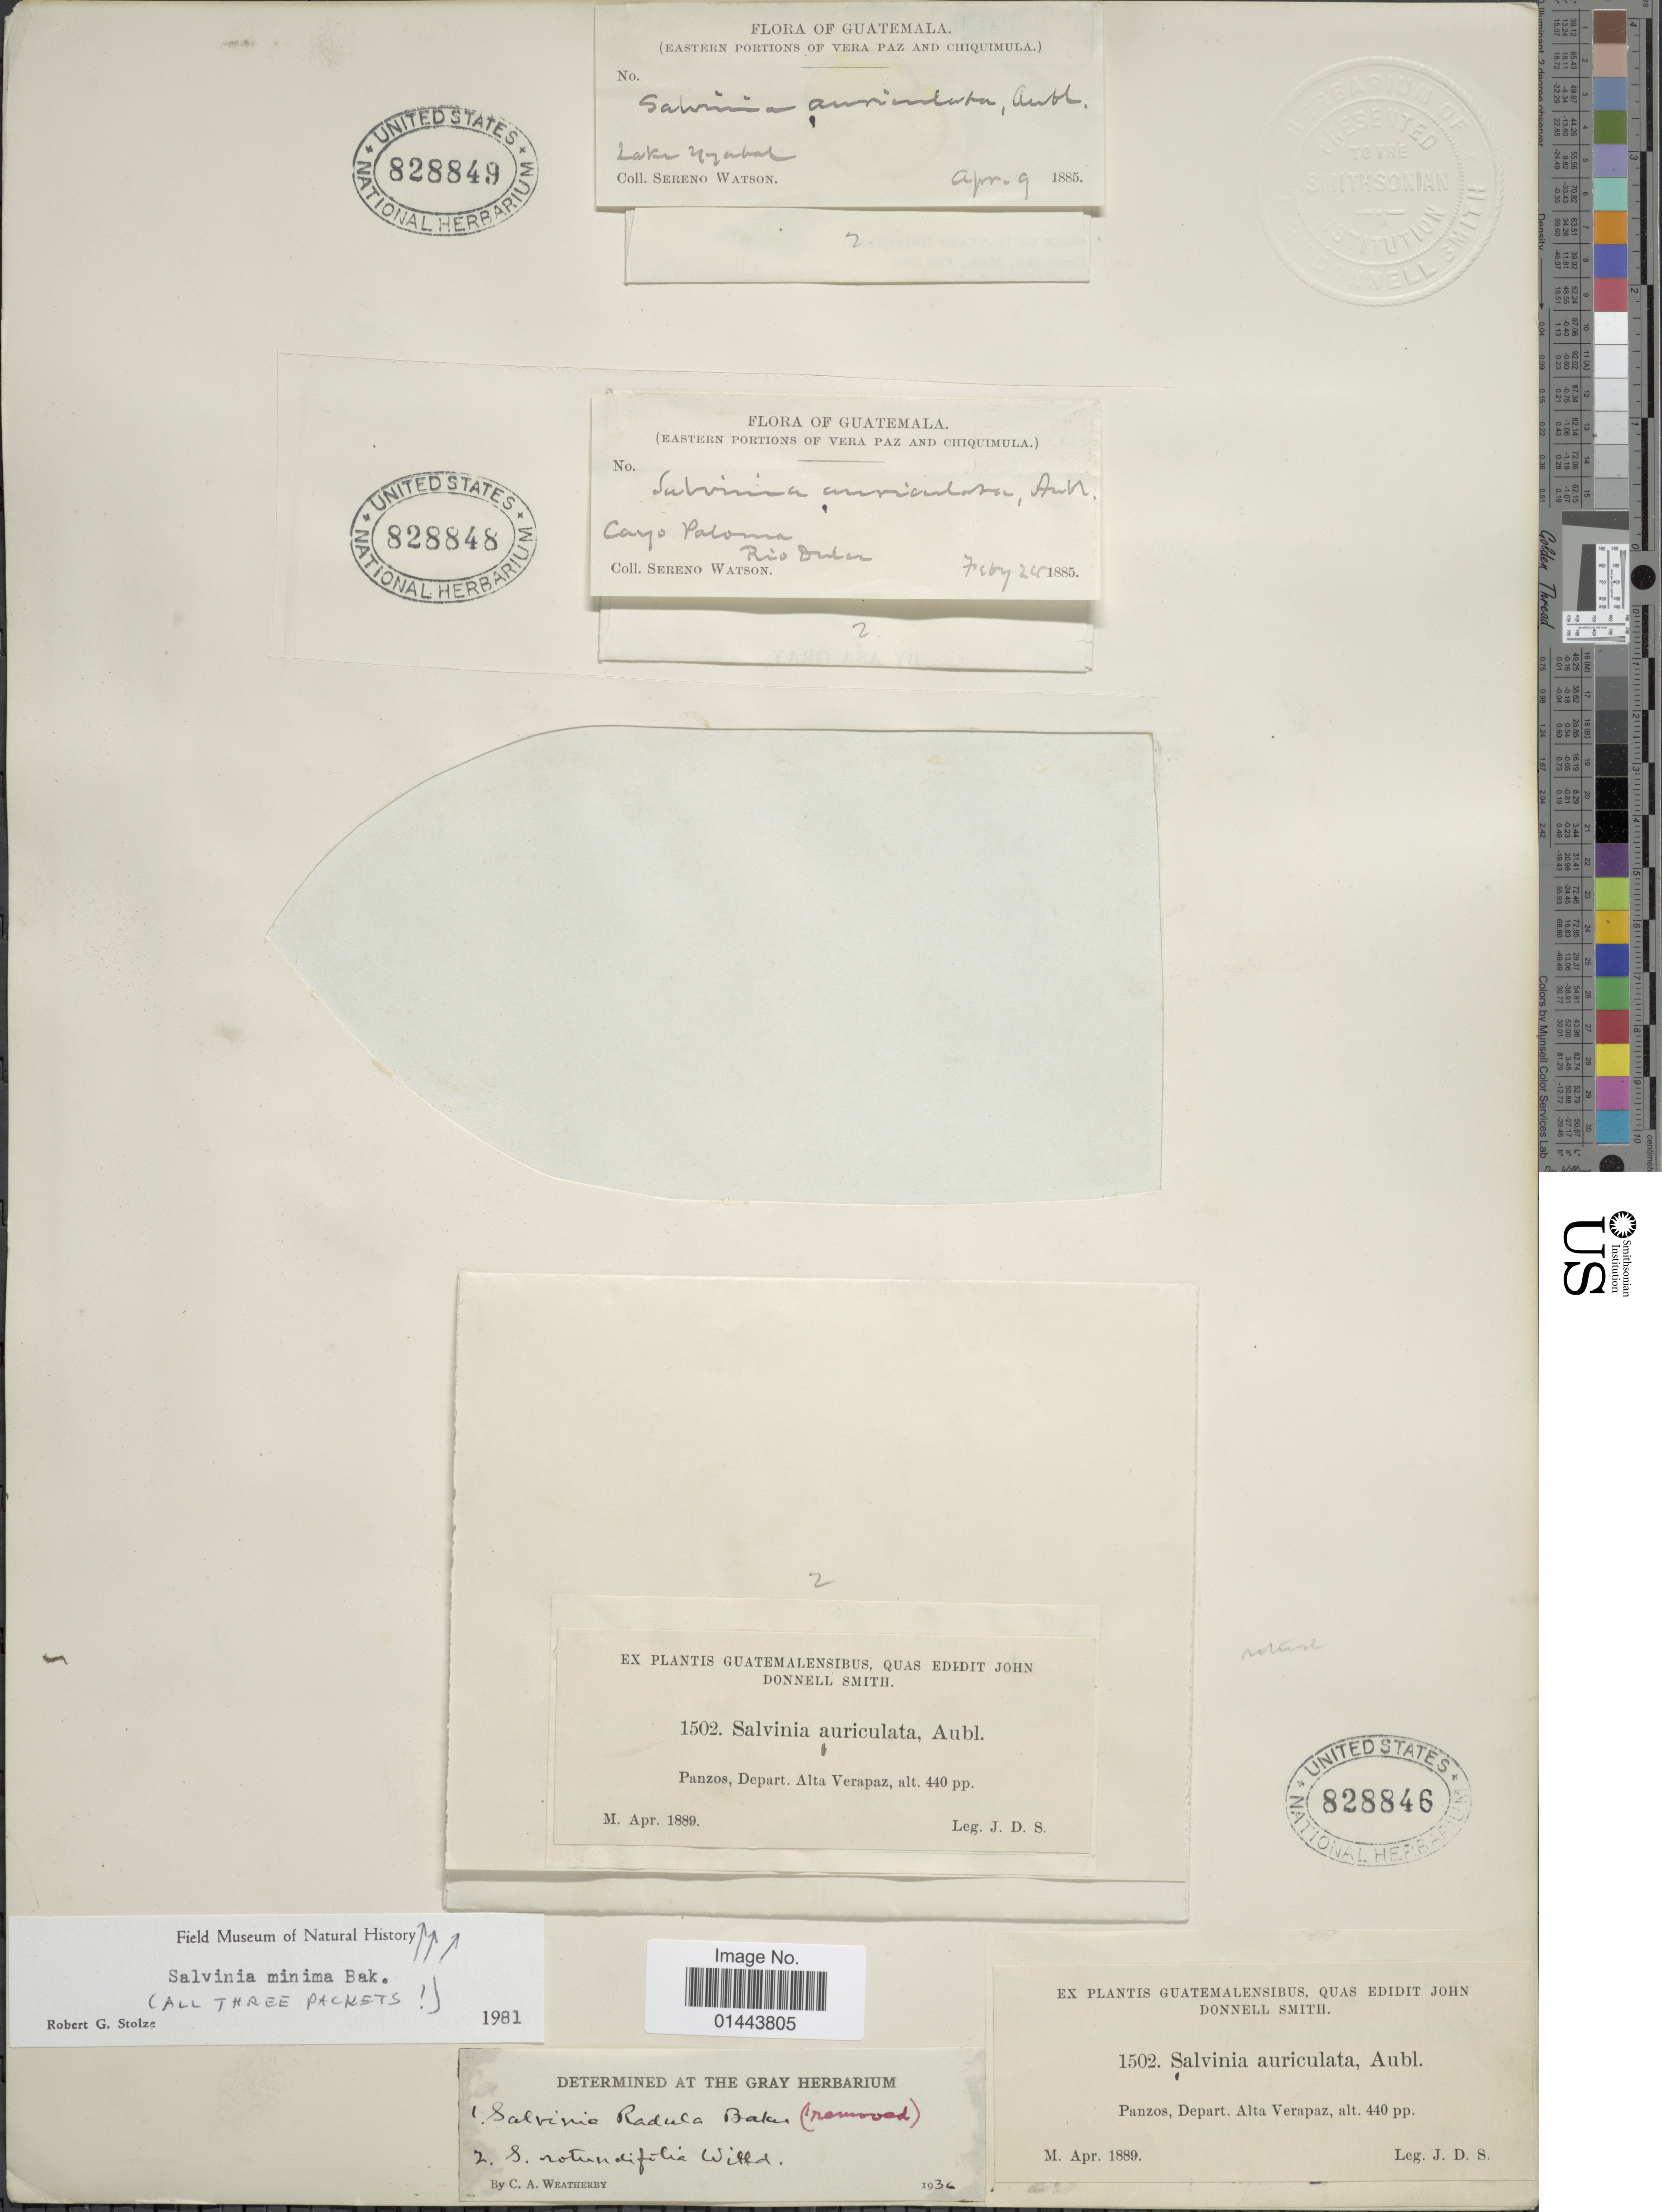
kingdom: Plantae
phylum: Tracheophyta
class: Polypodiopsida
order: Salviniales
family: Salviniaceae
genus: Salvinia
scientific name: Salvinia minima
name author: Baker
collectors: S. Watson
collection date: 1885-04-09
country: Guatemala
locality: Eastern Portions of Vera Paz and Chiquimula, Lake Izabal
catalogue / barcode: US 828849-3